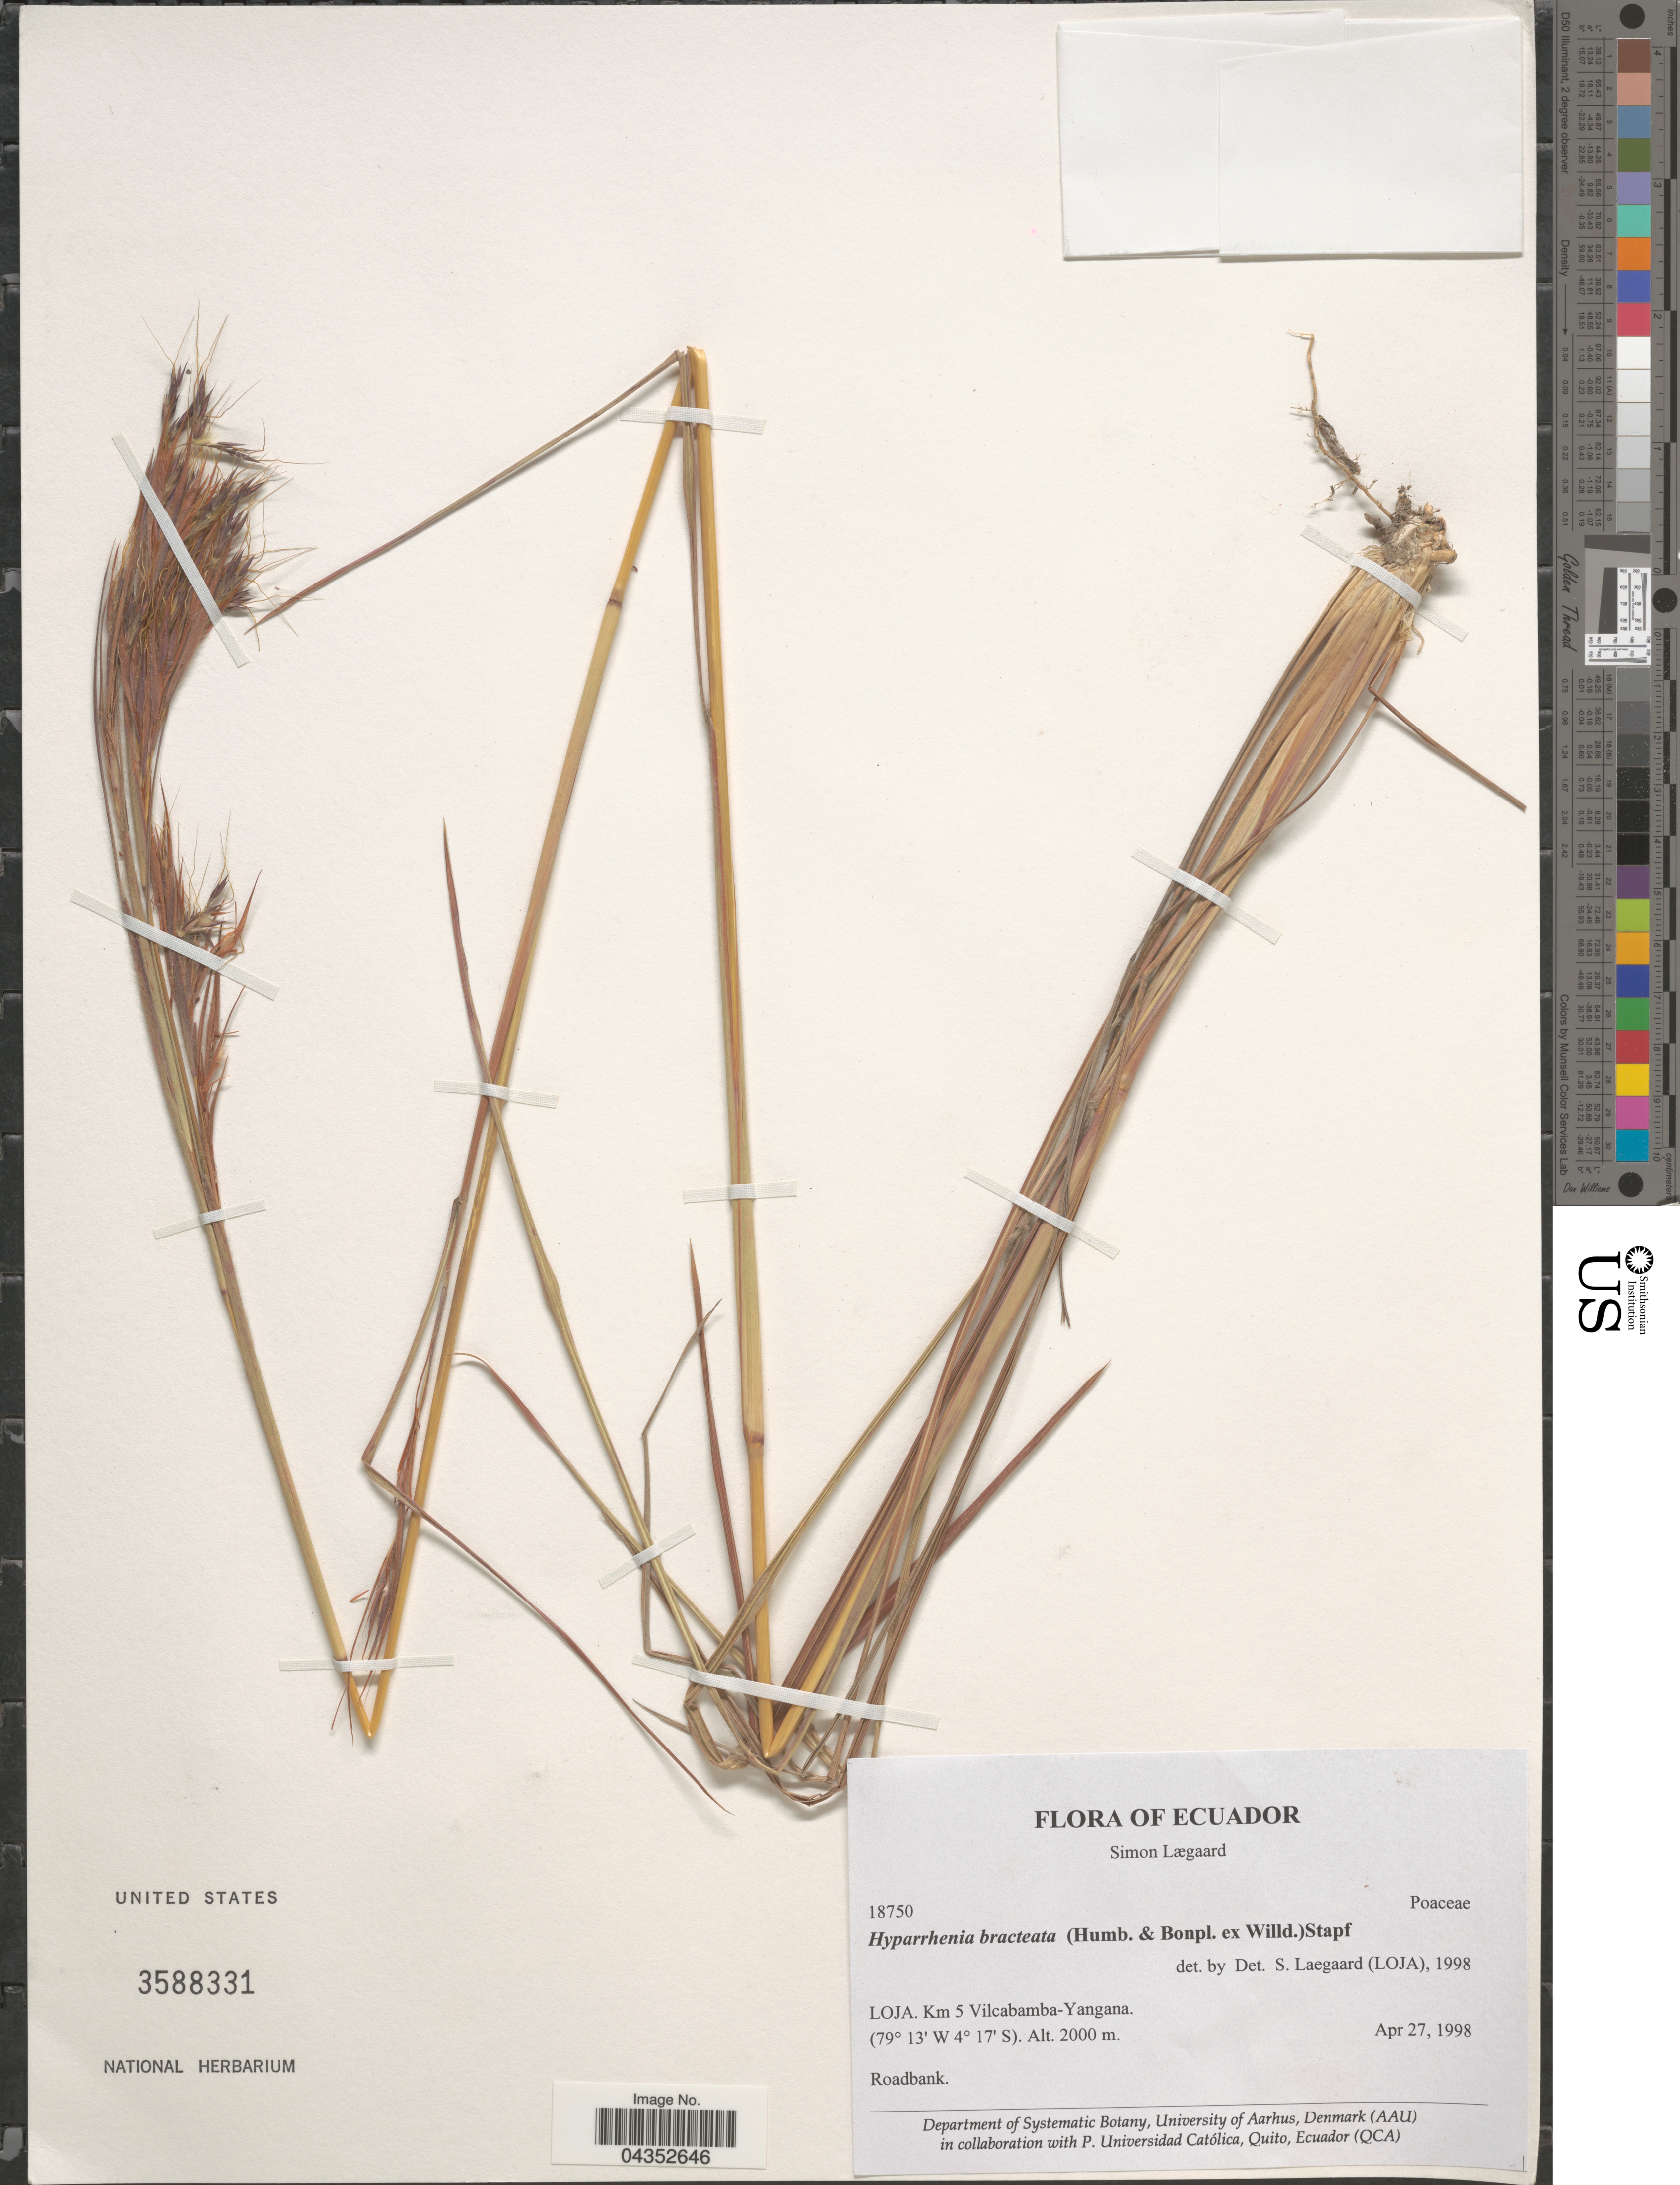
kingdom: Plantae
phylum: Tracheophyta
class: Liliopsida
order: Poales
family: Poaceae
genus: Hyparrhenia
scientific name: Hyparrhenia bracteata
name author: (Humb. & Bonpl.) Stapf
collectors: S. Lægaard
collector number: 18750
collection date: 1998-04-27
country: Ecuador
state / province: Loja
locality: Km 5 Vilcabamba-Yangana. Roadbank.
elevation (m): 2000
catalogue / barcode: US 3588331